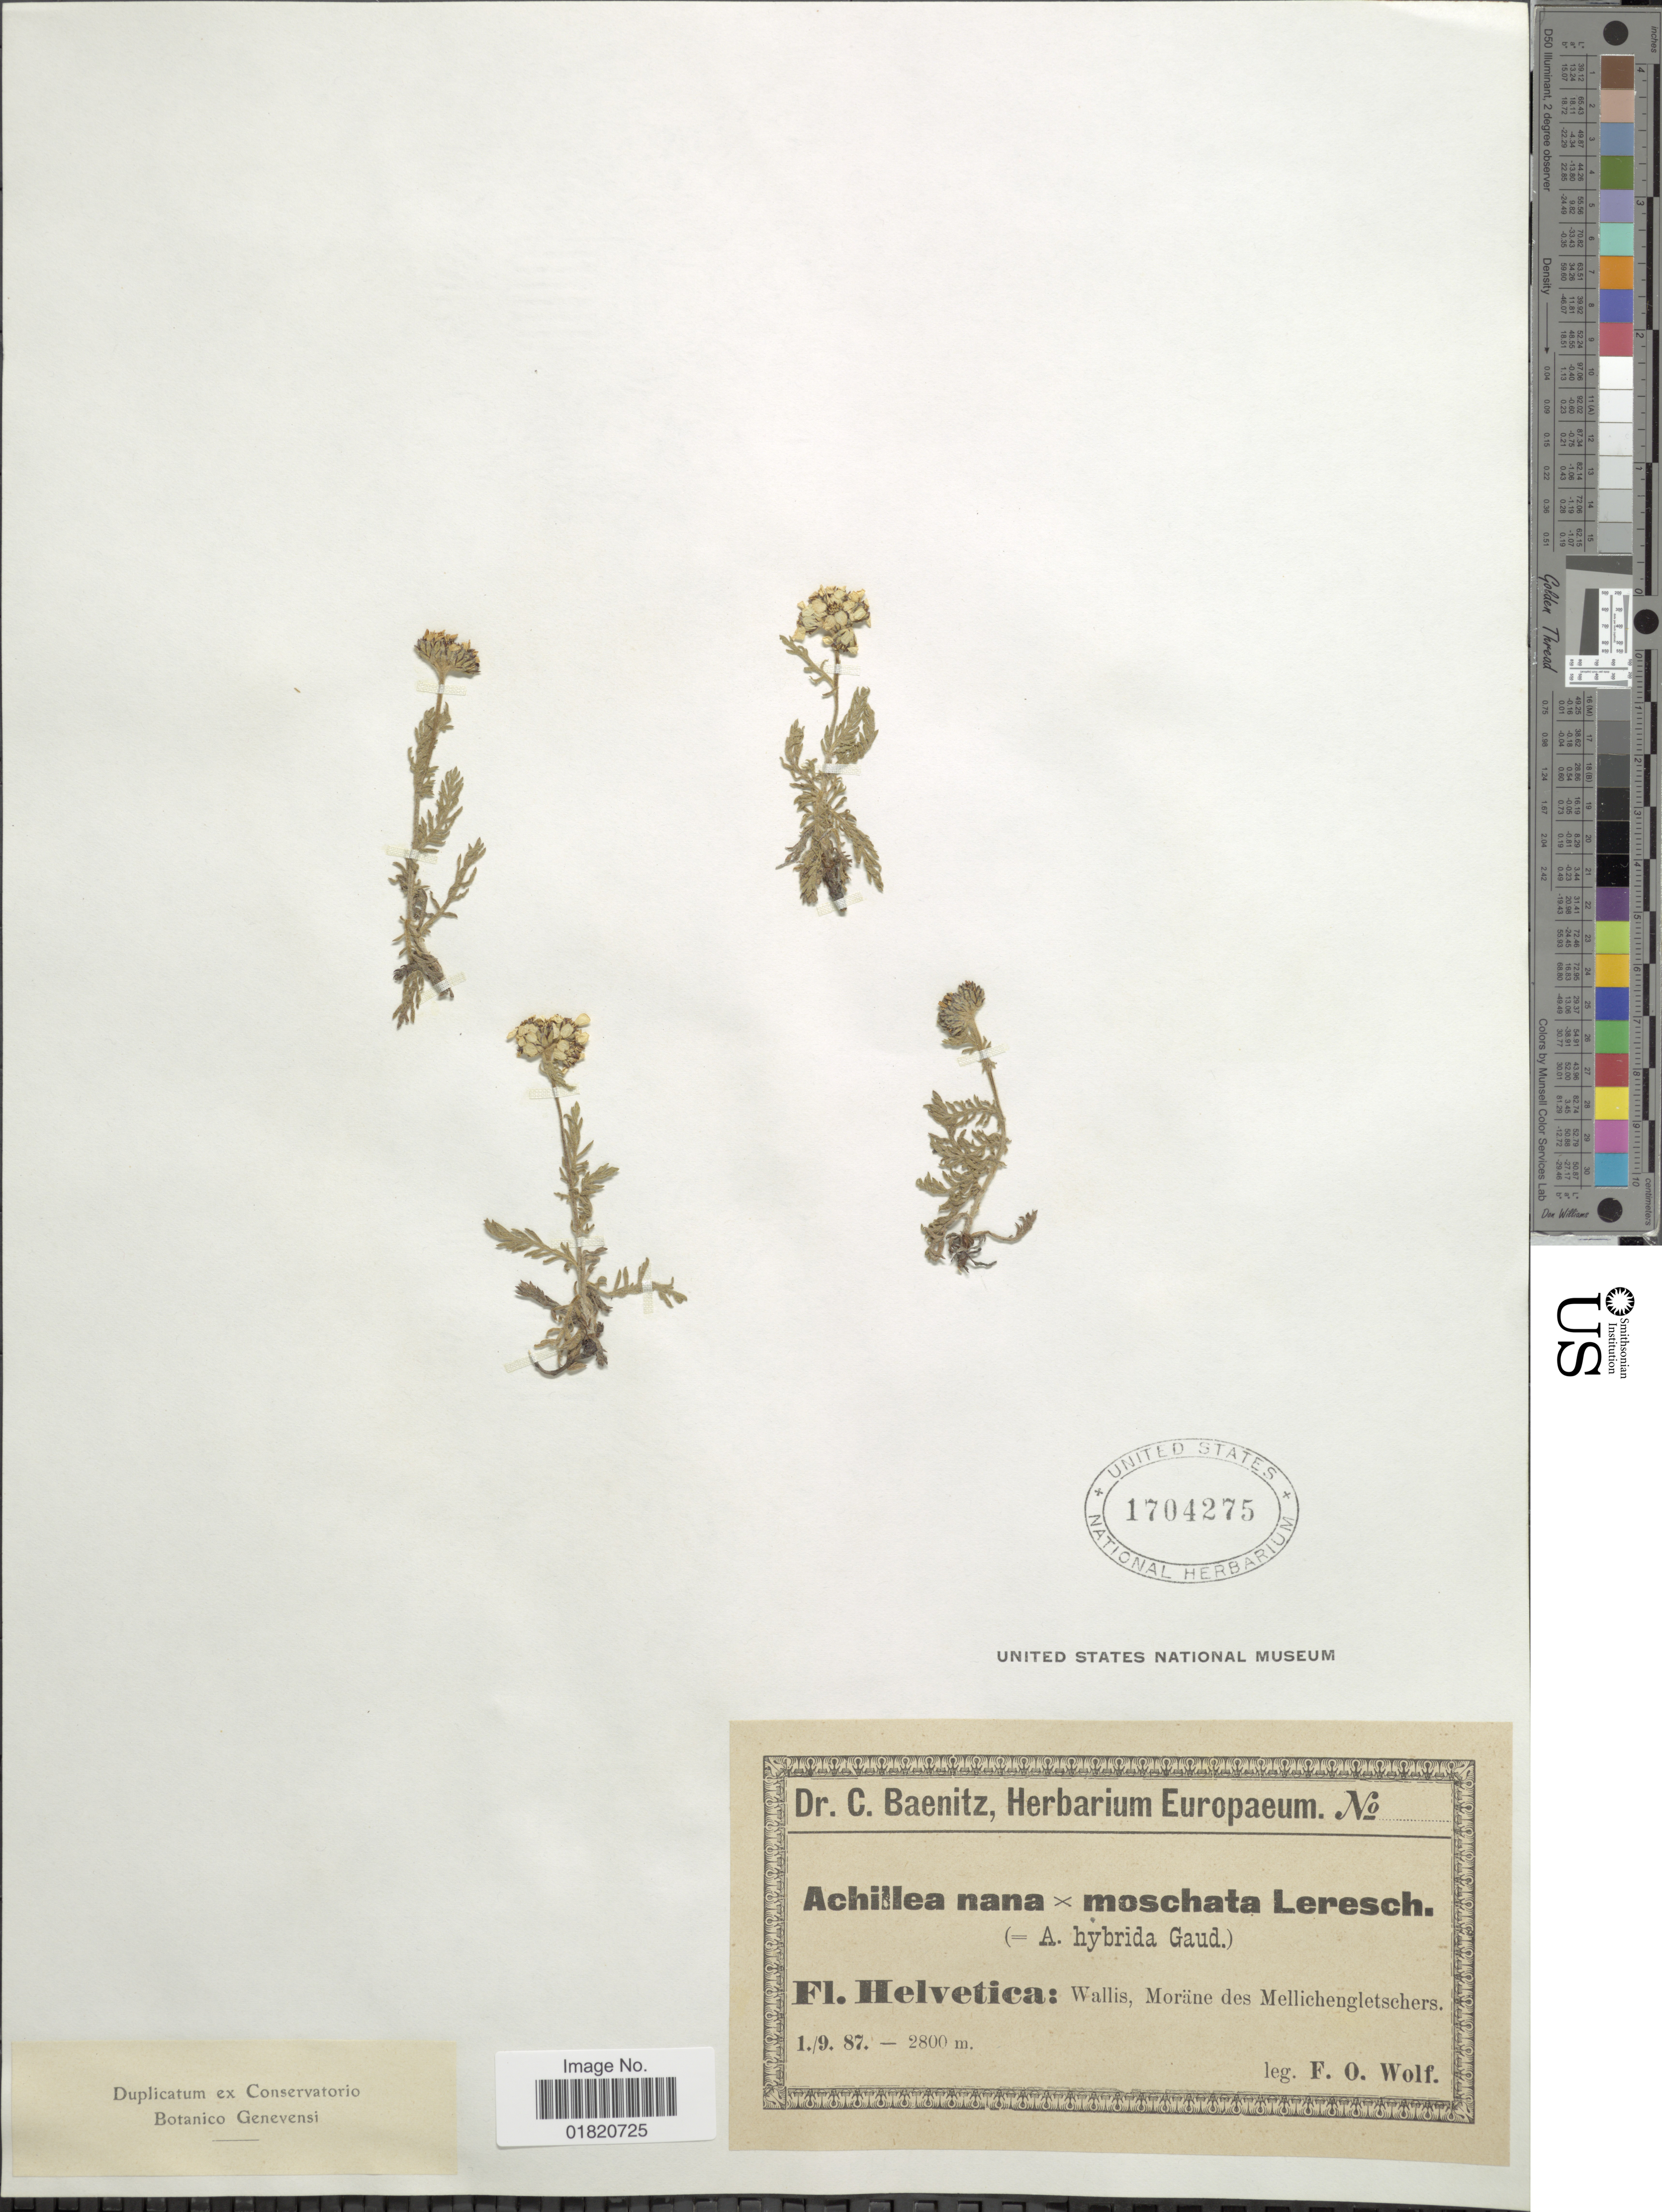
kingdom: Plantae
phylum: Tracheophyta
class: Magnoliopsida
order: Asterales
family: Asteraceae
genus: Achillea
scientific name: Achillea nana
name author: L.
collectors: F. Wolf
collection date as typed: Transcribed d/m/y: 1/9/87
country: Switzerland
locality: Helvetica: Wallis, Moräne des Mellichengletschers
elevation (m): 2800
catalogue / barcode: US 1704275